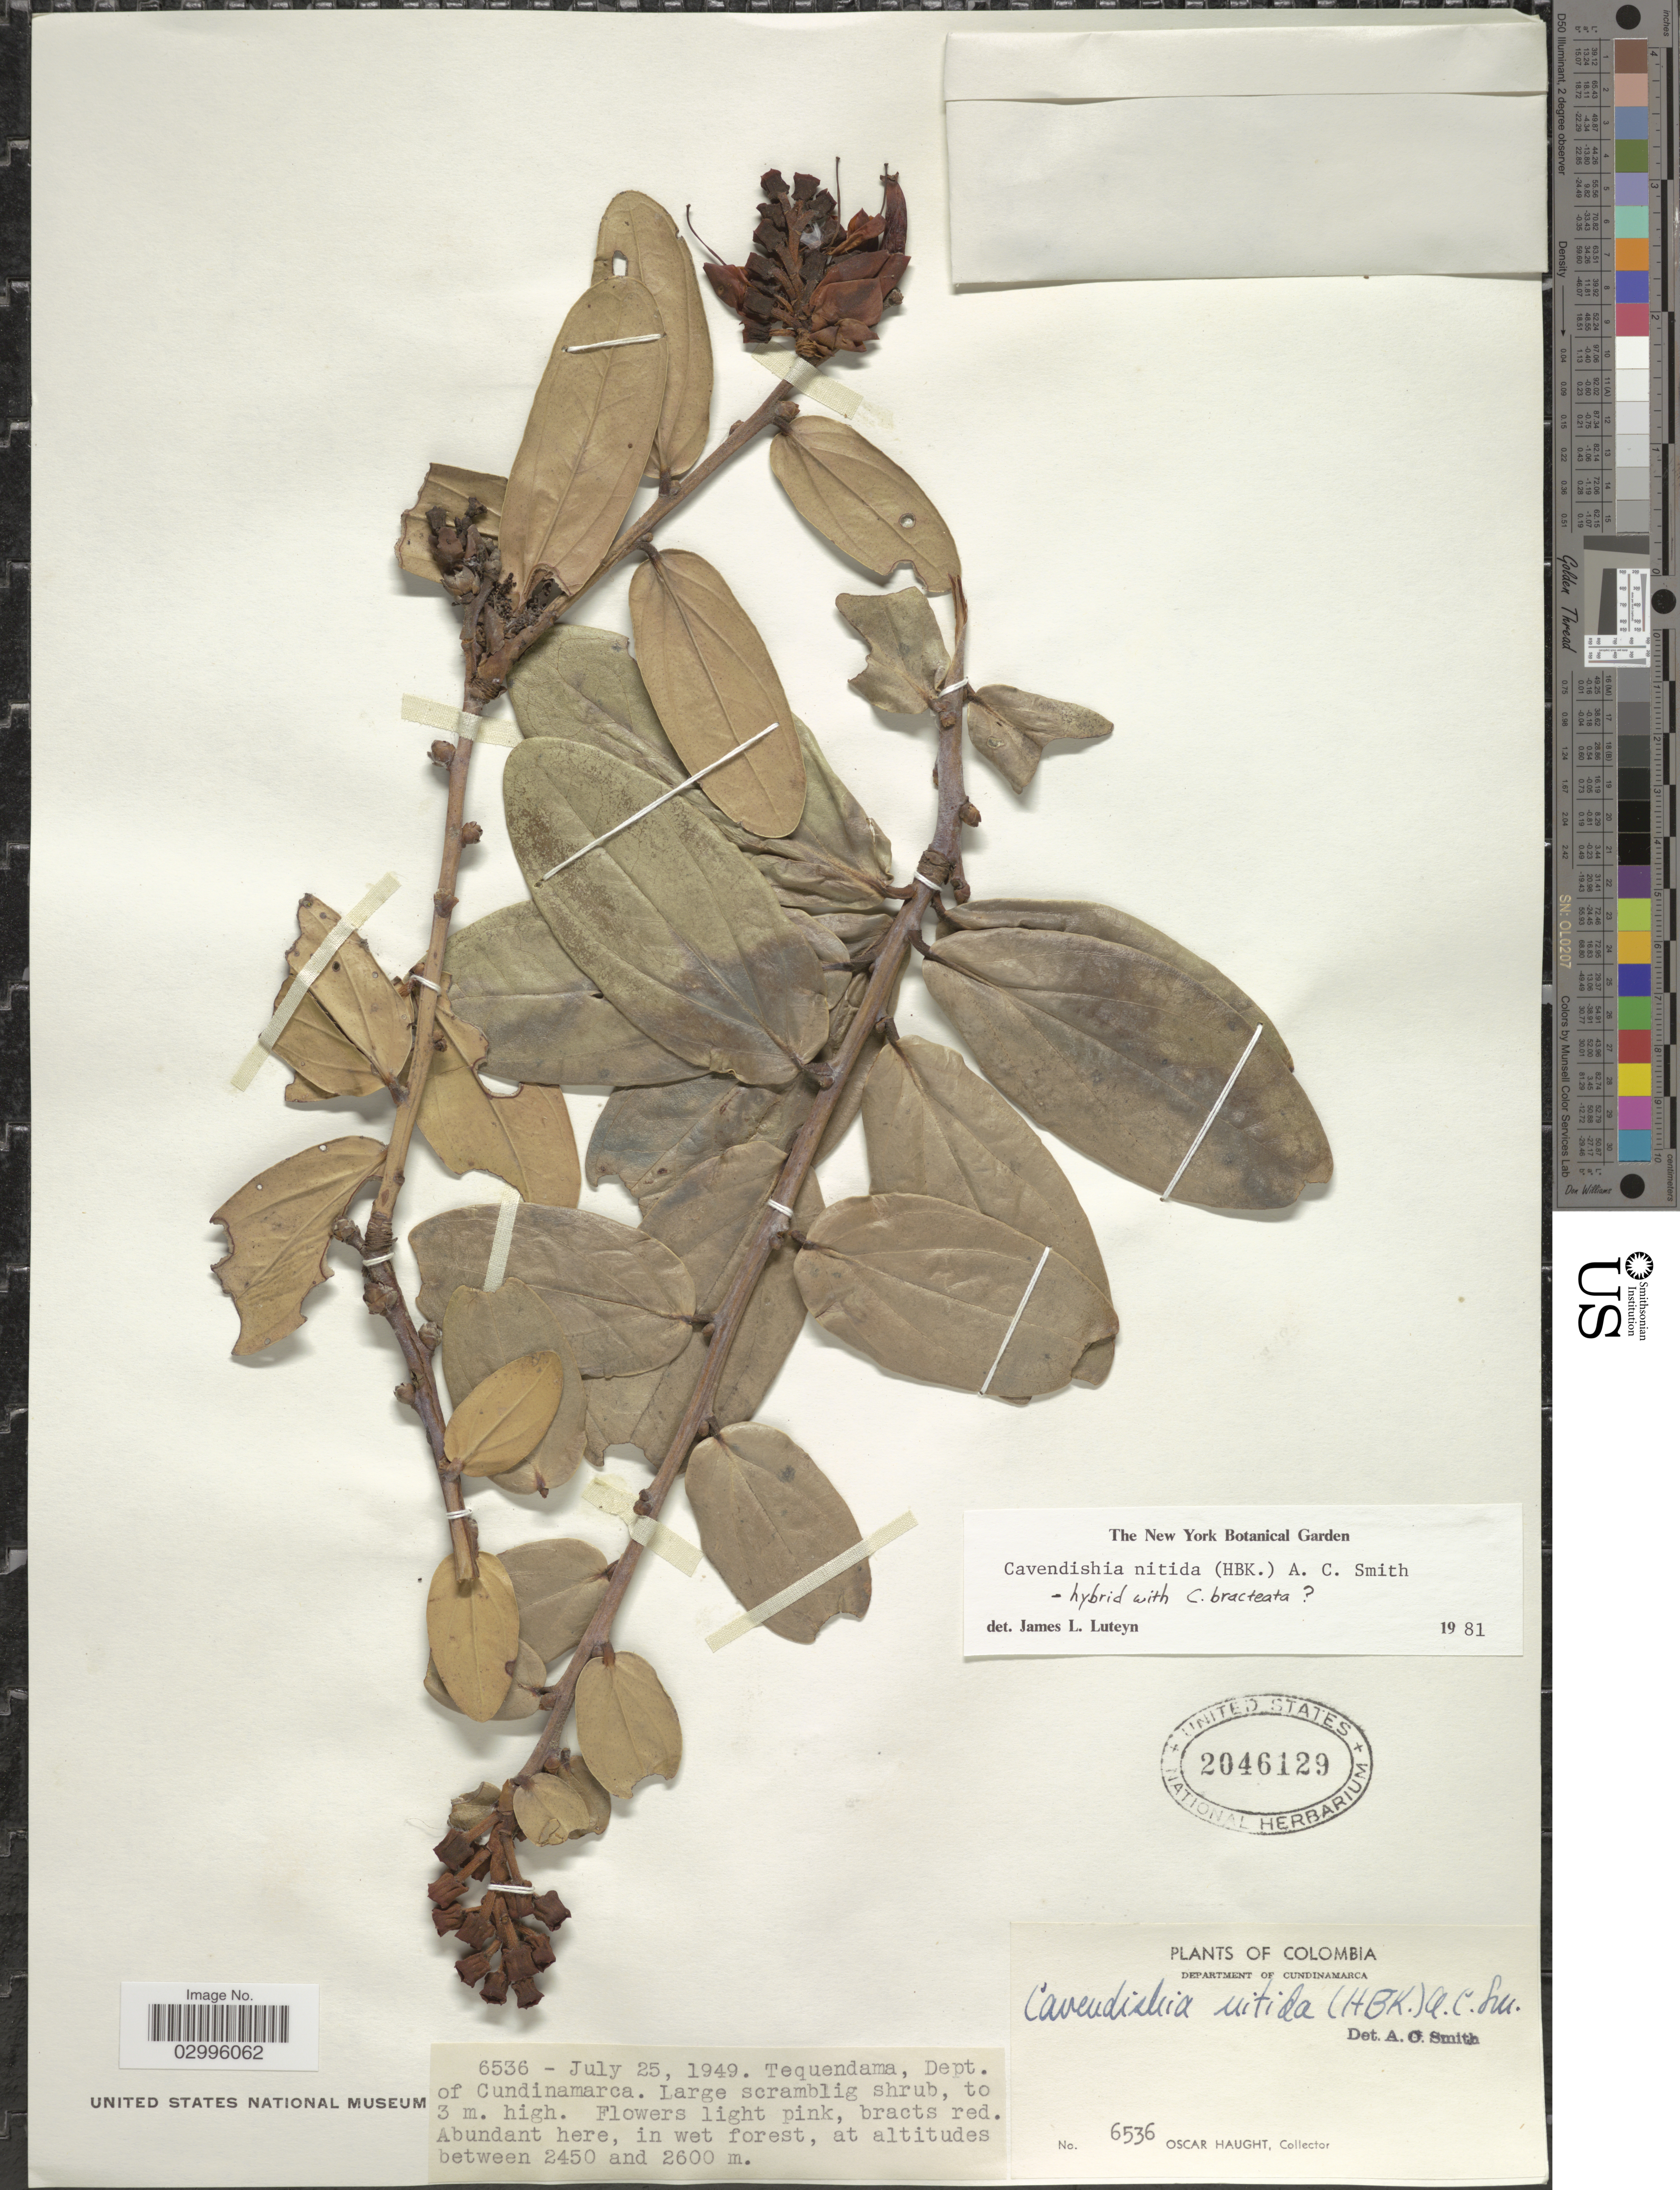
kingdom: Plantae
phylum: Tracheophyta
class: Magnoliopsida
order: Ericales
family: Ericaceae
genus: Cavendishia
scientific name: Cavendishia nitida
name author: (Kunth) A.C. Sm.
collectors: O. Haught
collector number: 6536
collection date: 1949-07-25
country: Colombia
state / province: Cundinamarca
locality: Tequendama, Dept. of Cundinamarca.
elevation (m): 2450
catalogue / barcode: US 2046129